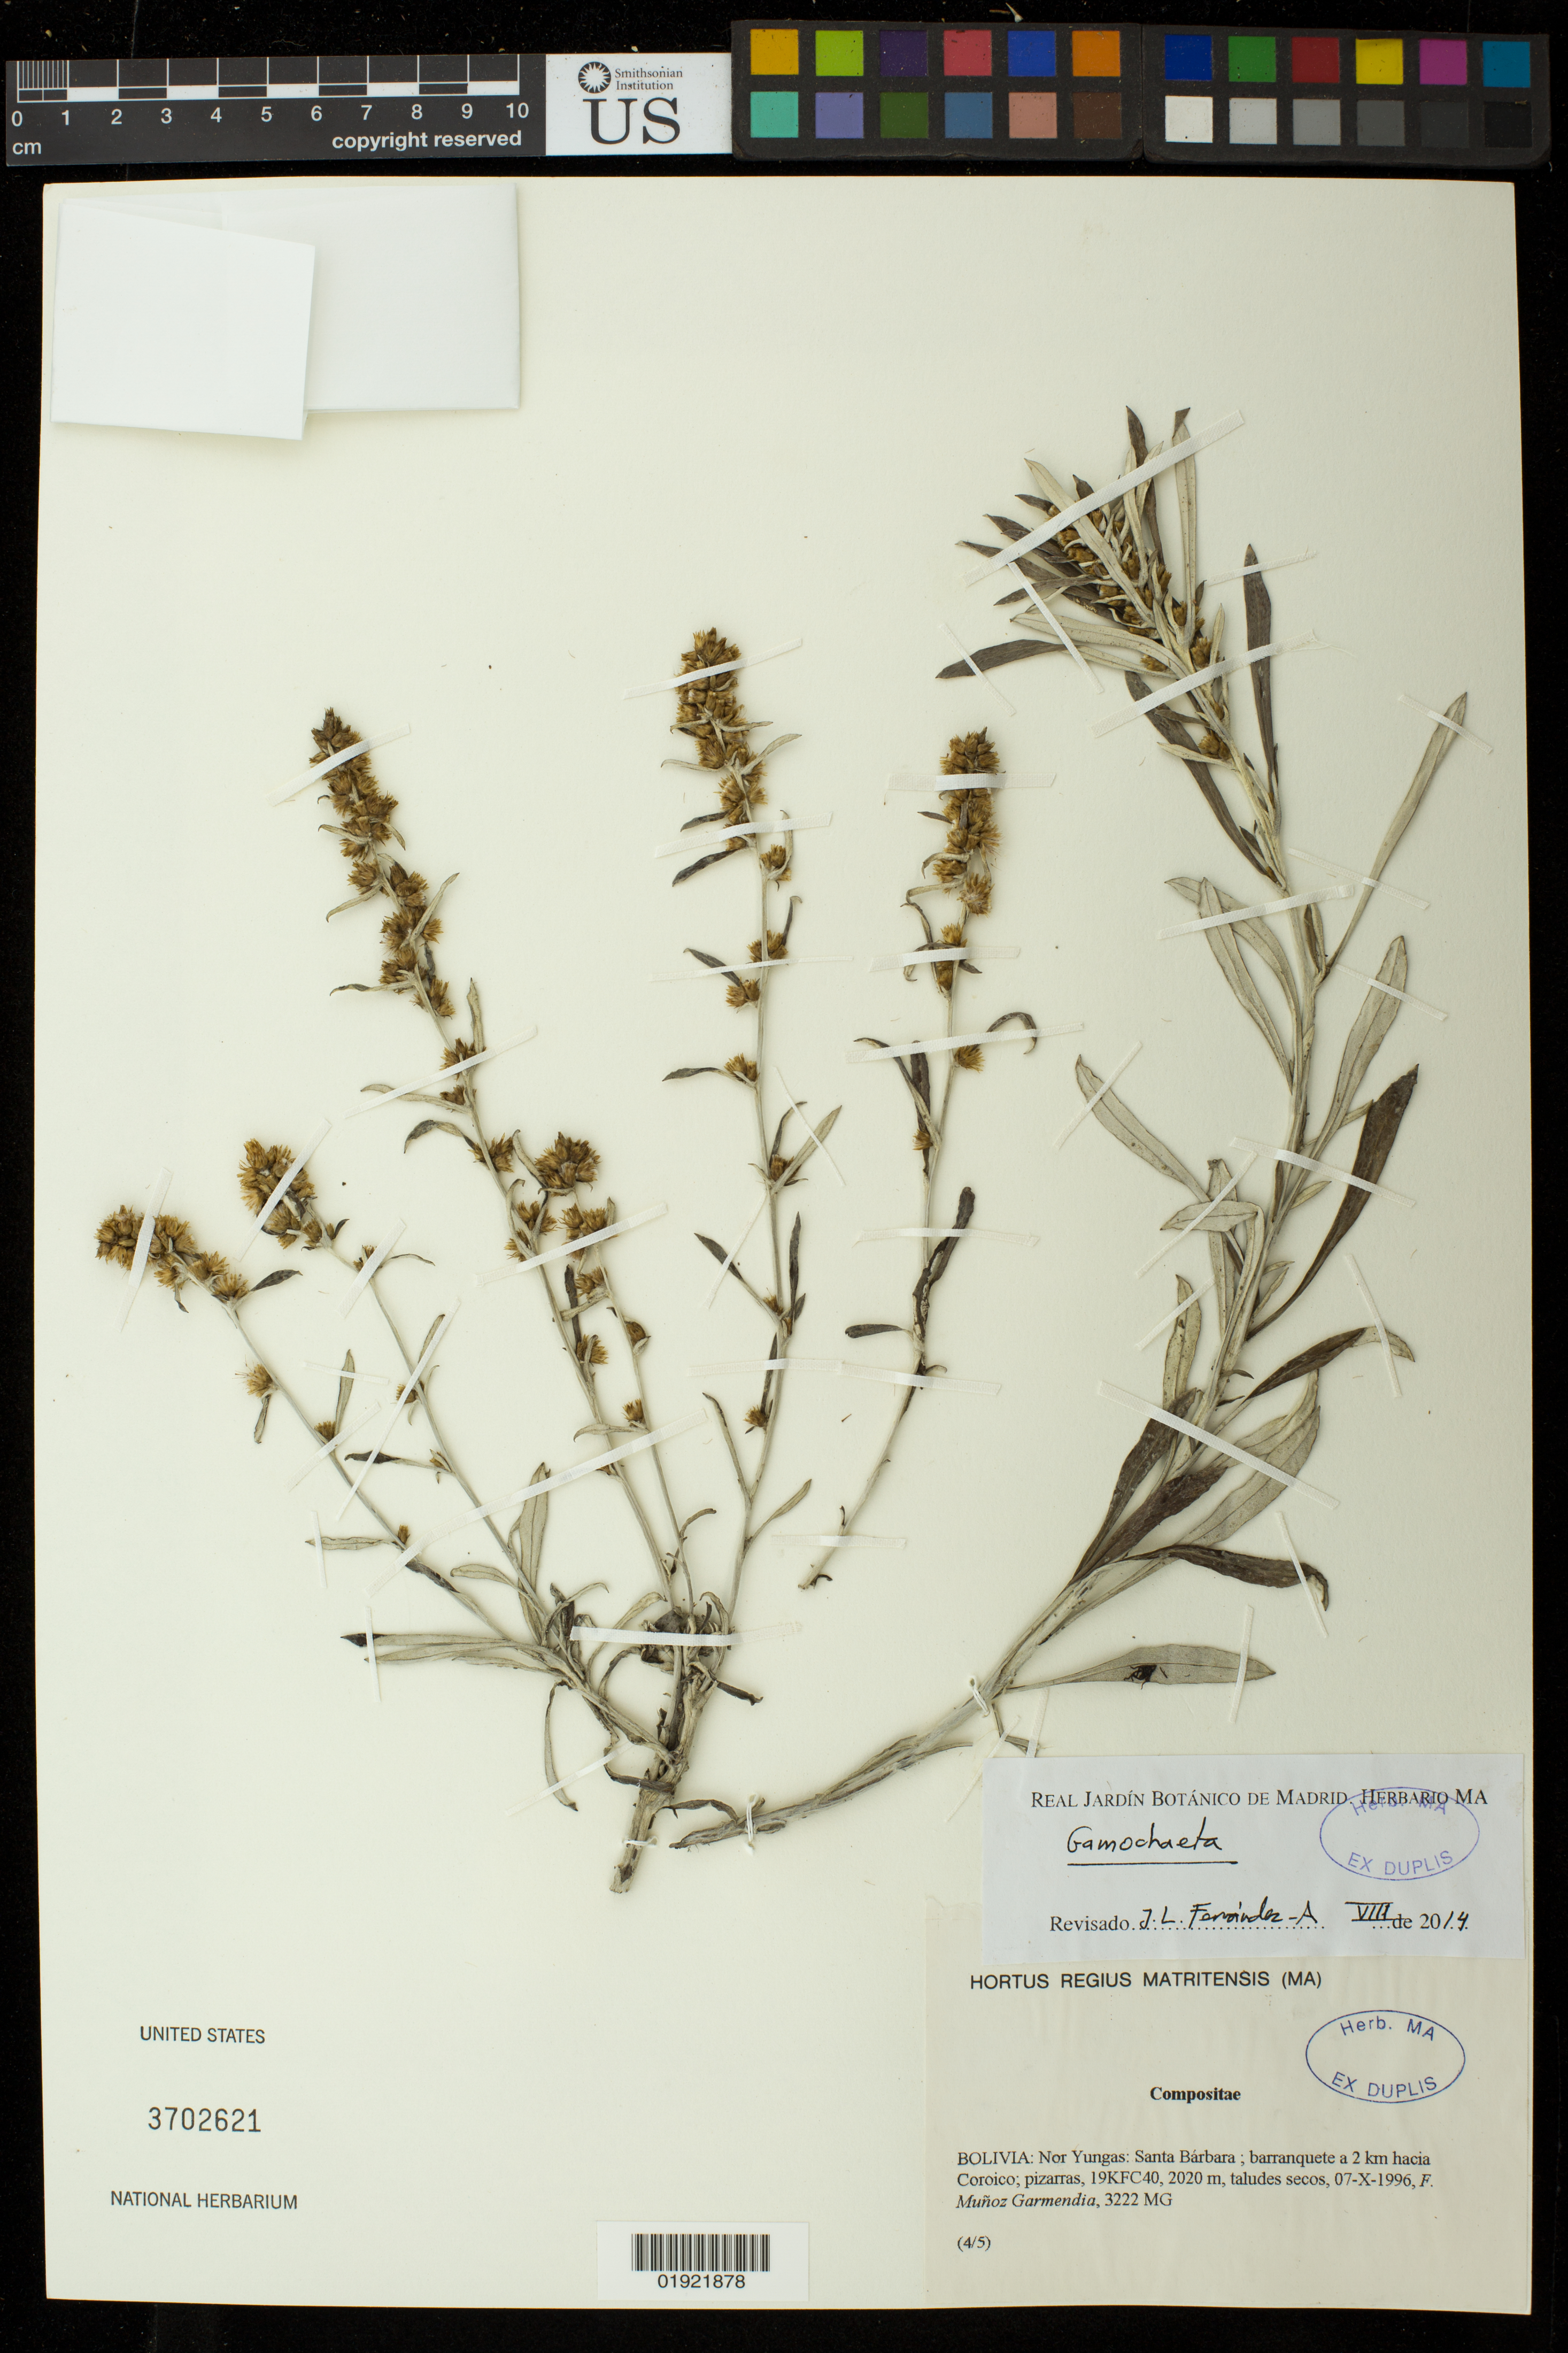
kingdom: Plantae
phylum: Tracheophyta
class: Magnoliopsida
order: Asterales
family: Asteraceae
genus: Gamochaeta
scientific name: Gamochaeta sp.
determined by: Fernández-Alonso, J. L.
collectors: F. Muñoz Garmendia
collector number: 2111 MG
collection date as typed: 07-X-1996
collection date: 1996-10-07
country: Bolivia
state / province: La Paz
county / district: Nor Yungas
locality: Santa Barbara, barranquete a 2 km hacia Coroico, pizarras, 19KFC40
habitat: pizarras, taludes secos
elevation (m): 2020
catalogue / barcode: US 3702621